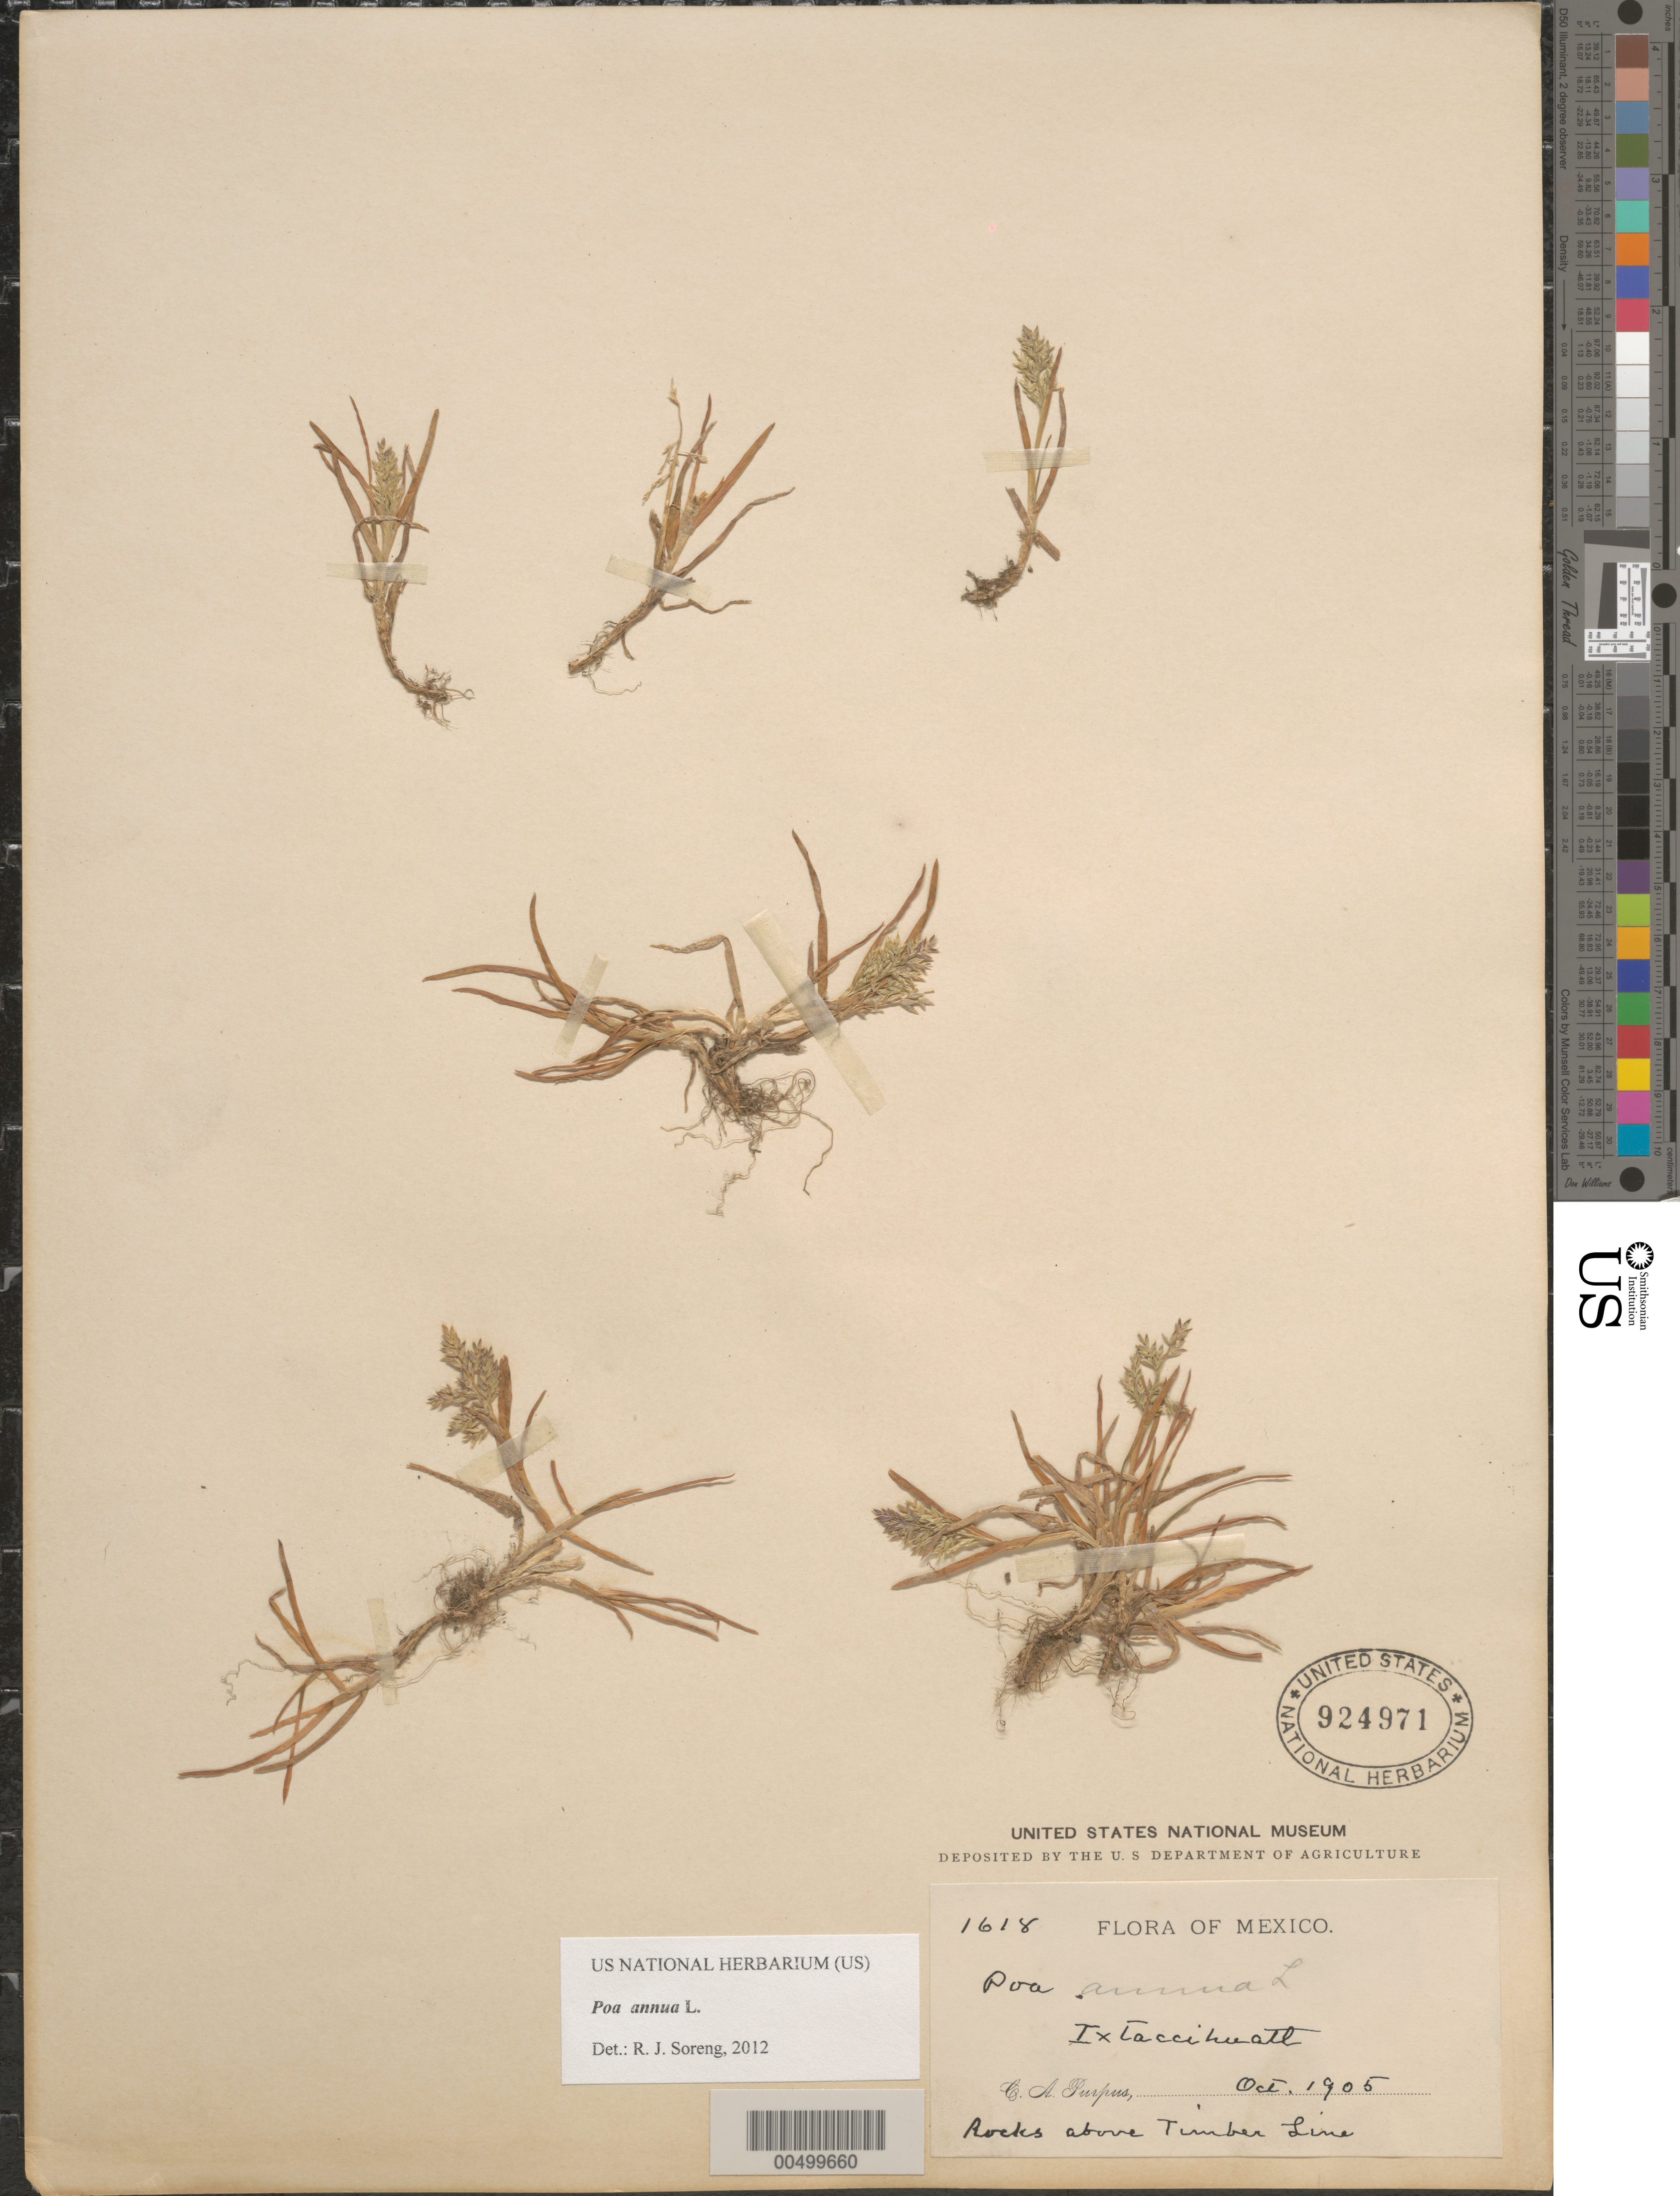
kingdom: Plantae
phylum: Tracheophyta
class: Liliopsida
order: Poales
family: Poaceae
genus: Poa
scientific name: Poa annua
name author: L.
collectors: C. A. Purpus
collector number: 1618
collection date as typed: Oct 1905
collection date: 1905-10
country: Mexico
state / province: Morelos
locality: Ixtaccihuatl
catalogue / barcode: US 924971